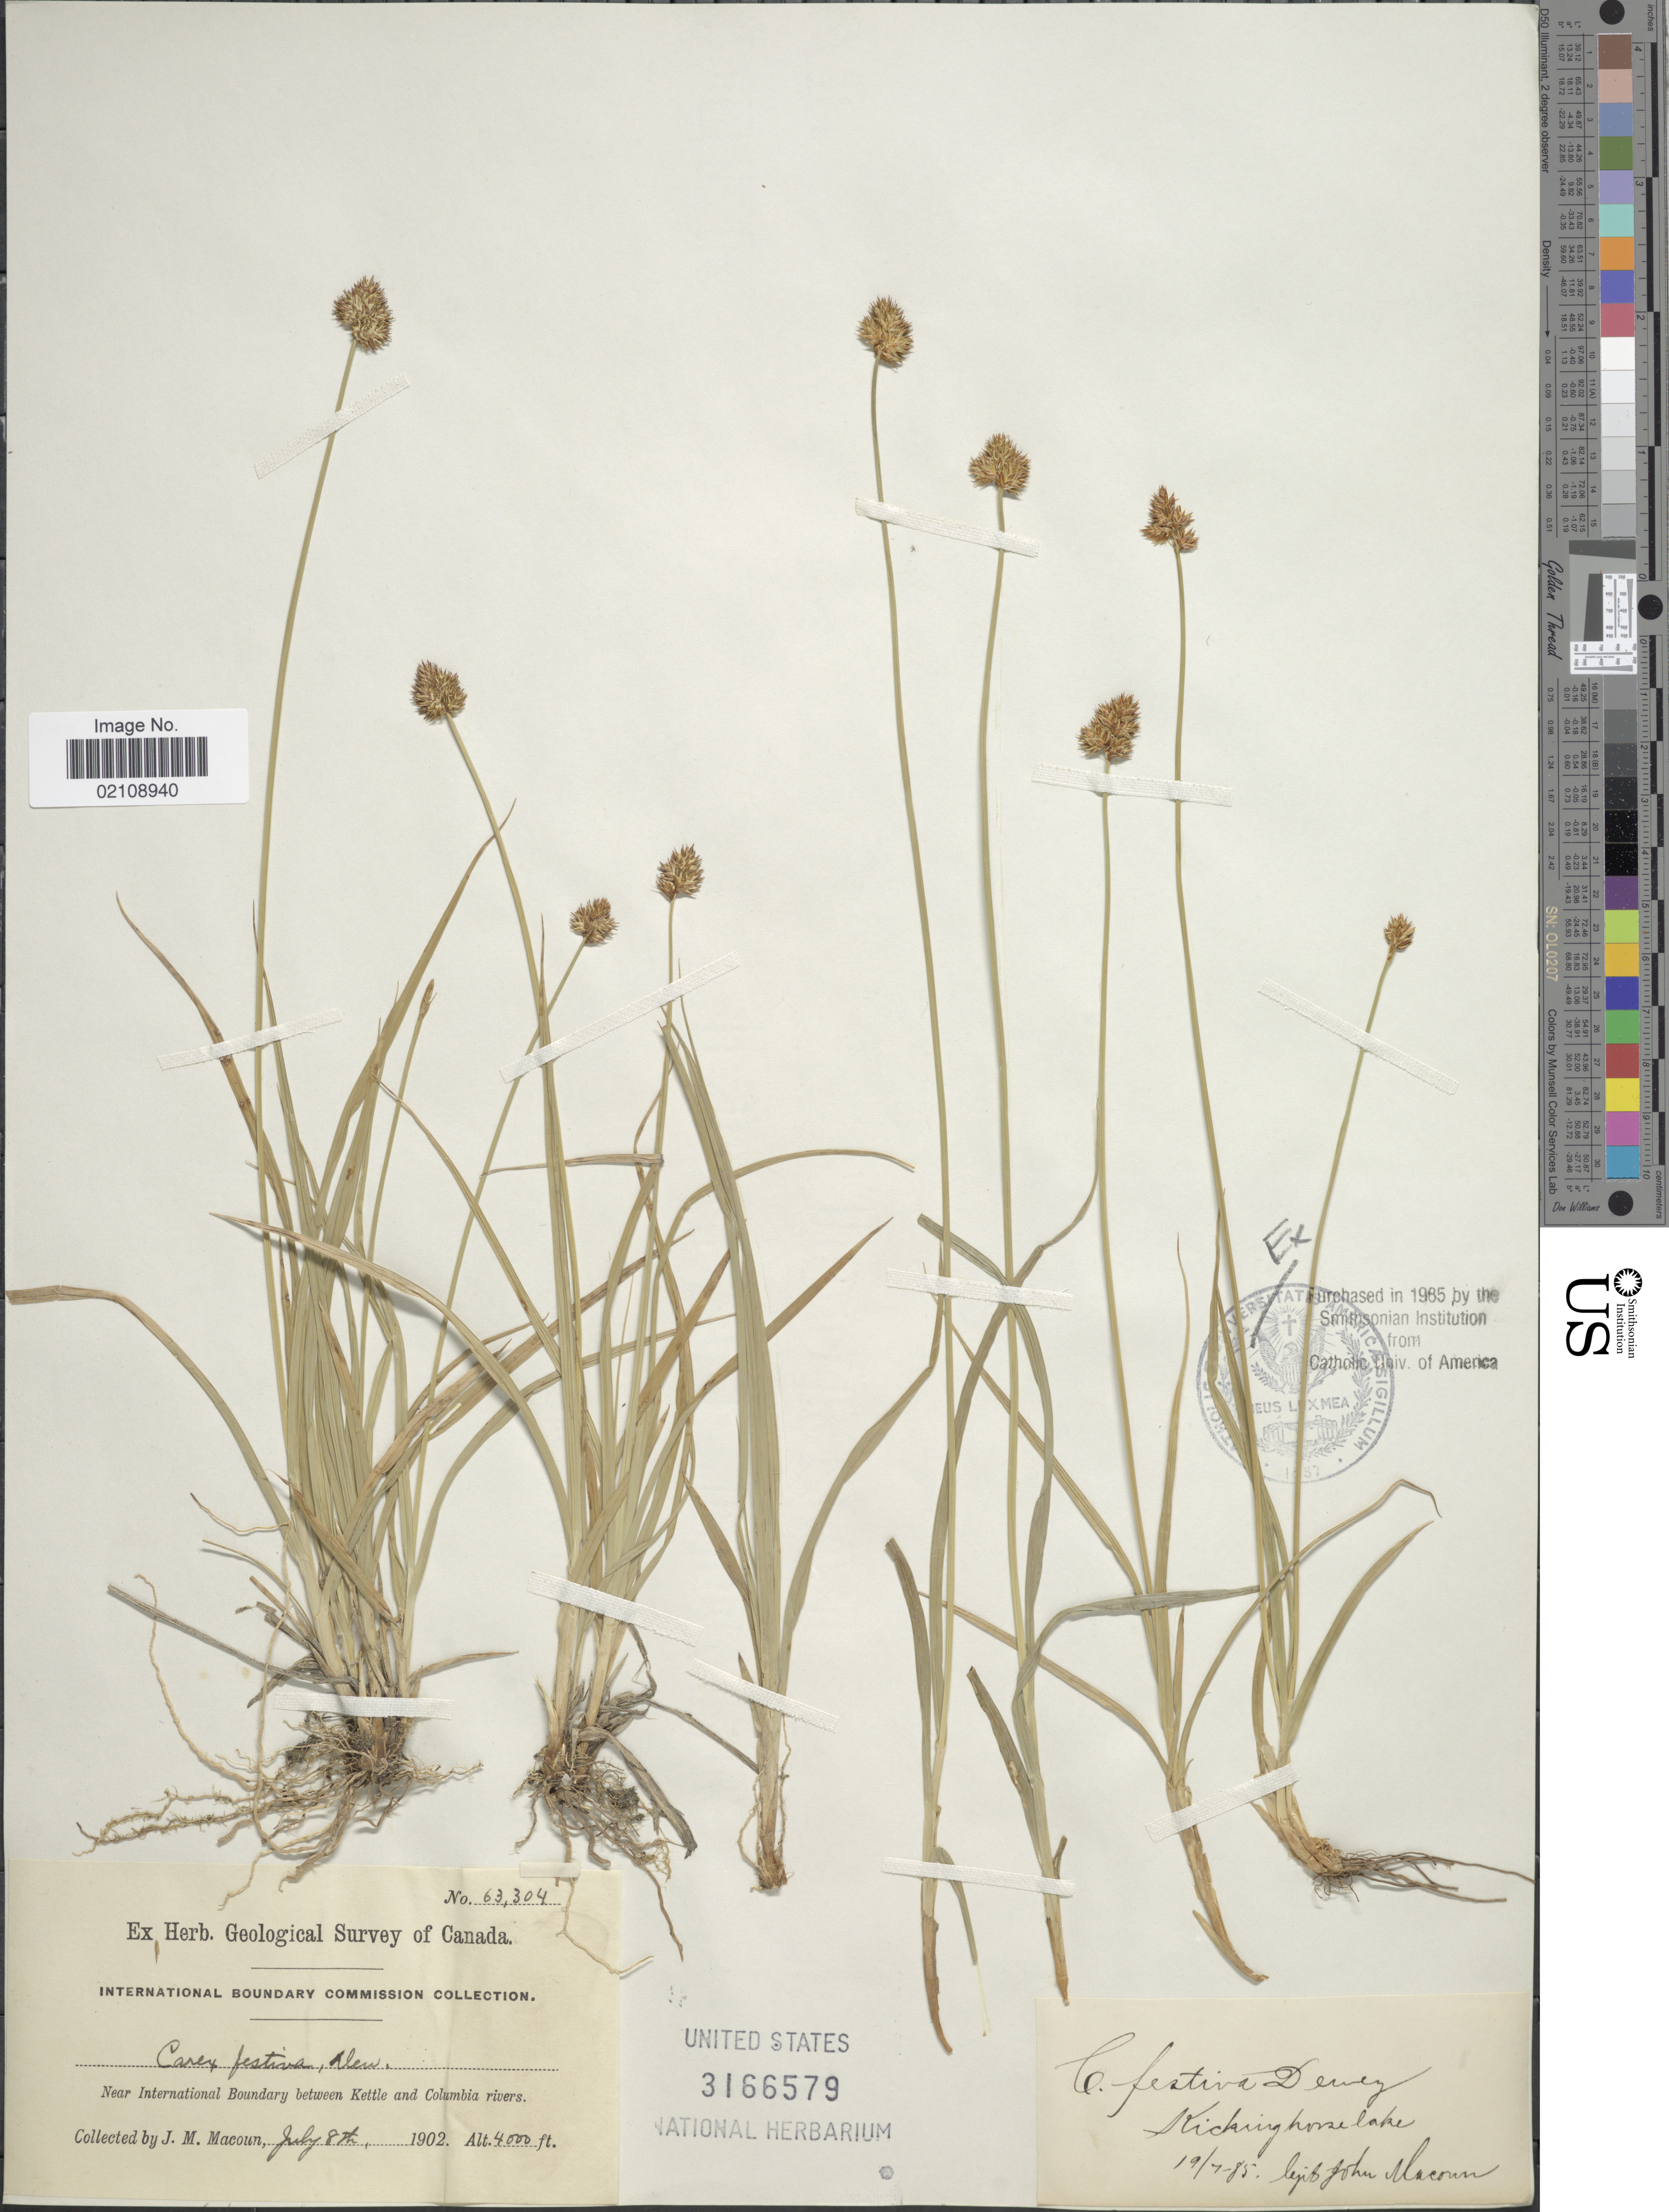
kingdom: Plantae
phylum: Tracheophyta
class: Liliopsida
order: Poales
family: Cyperaceae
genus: Carex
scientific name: Carex microptera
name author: Mack.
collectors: J. Macoun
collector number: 63304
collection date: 1902-07-08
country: Canada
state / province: British Columbia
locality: Near International Boundary between Kettle and Columbia rivers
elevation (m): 1219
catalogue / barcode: US 3166579